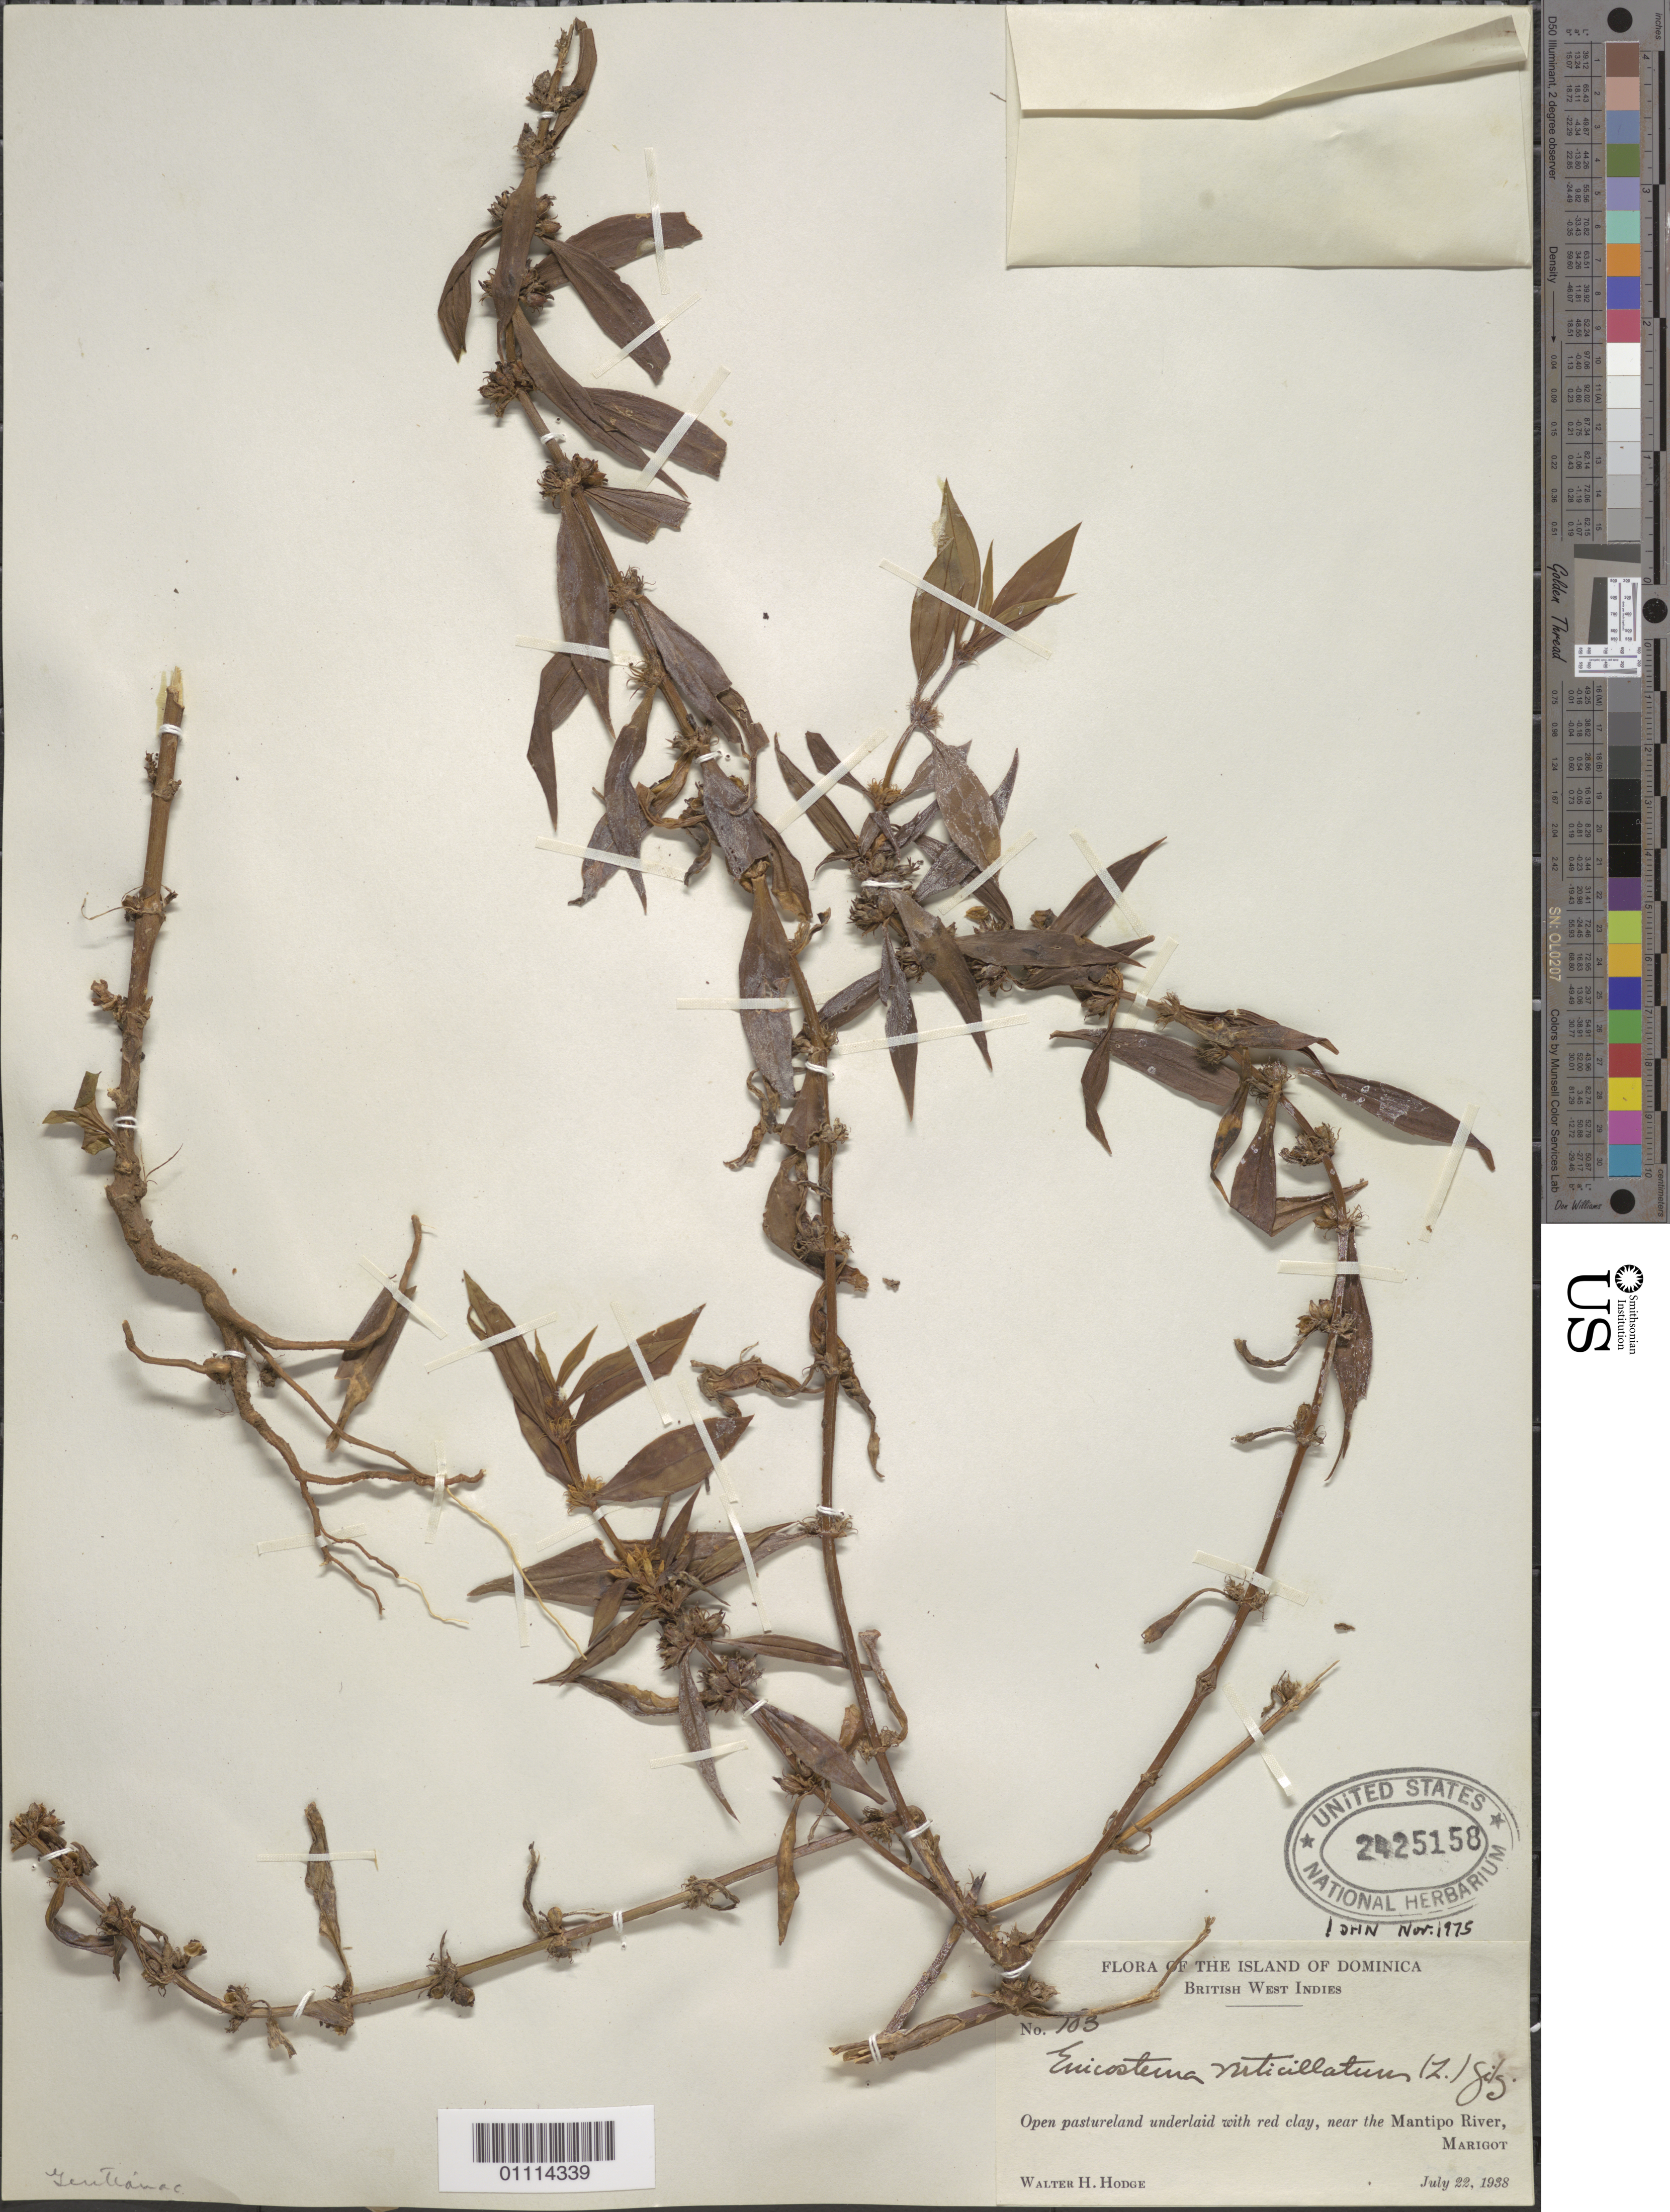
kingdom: Plantae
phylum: Tracheophyta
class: Magnoliopsida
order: Gentianales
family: Gentianaceae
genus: Enicostema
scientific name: Enicostema verticillatum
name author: (L.) Engl.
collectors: W. Hodge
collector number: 783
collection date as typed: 22 Jul 1938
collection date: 1938-07-22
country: Dominica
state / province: St. Andrew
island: Dominica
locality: Open pastureland underlaid with red clay, near the Mantipo River, Marigot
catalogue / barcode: US 2425158